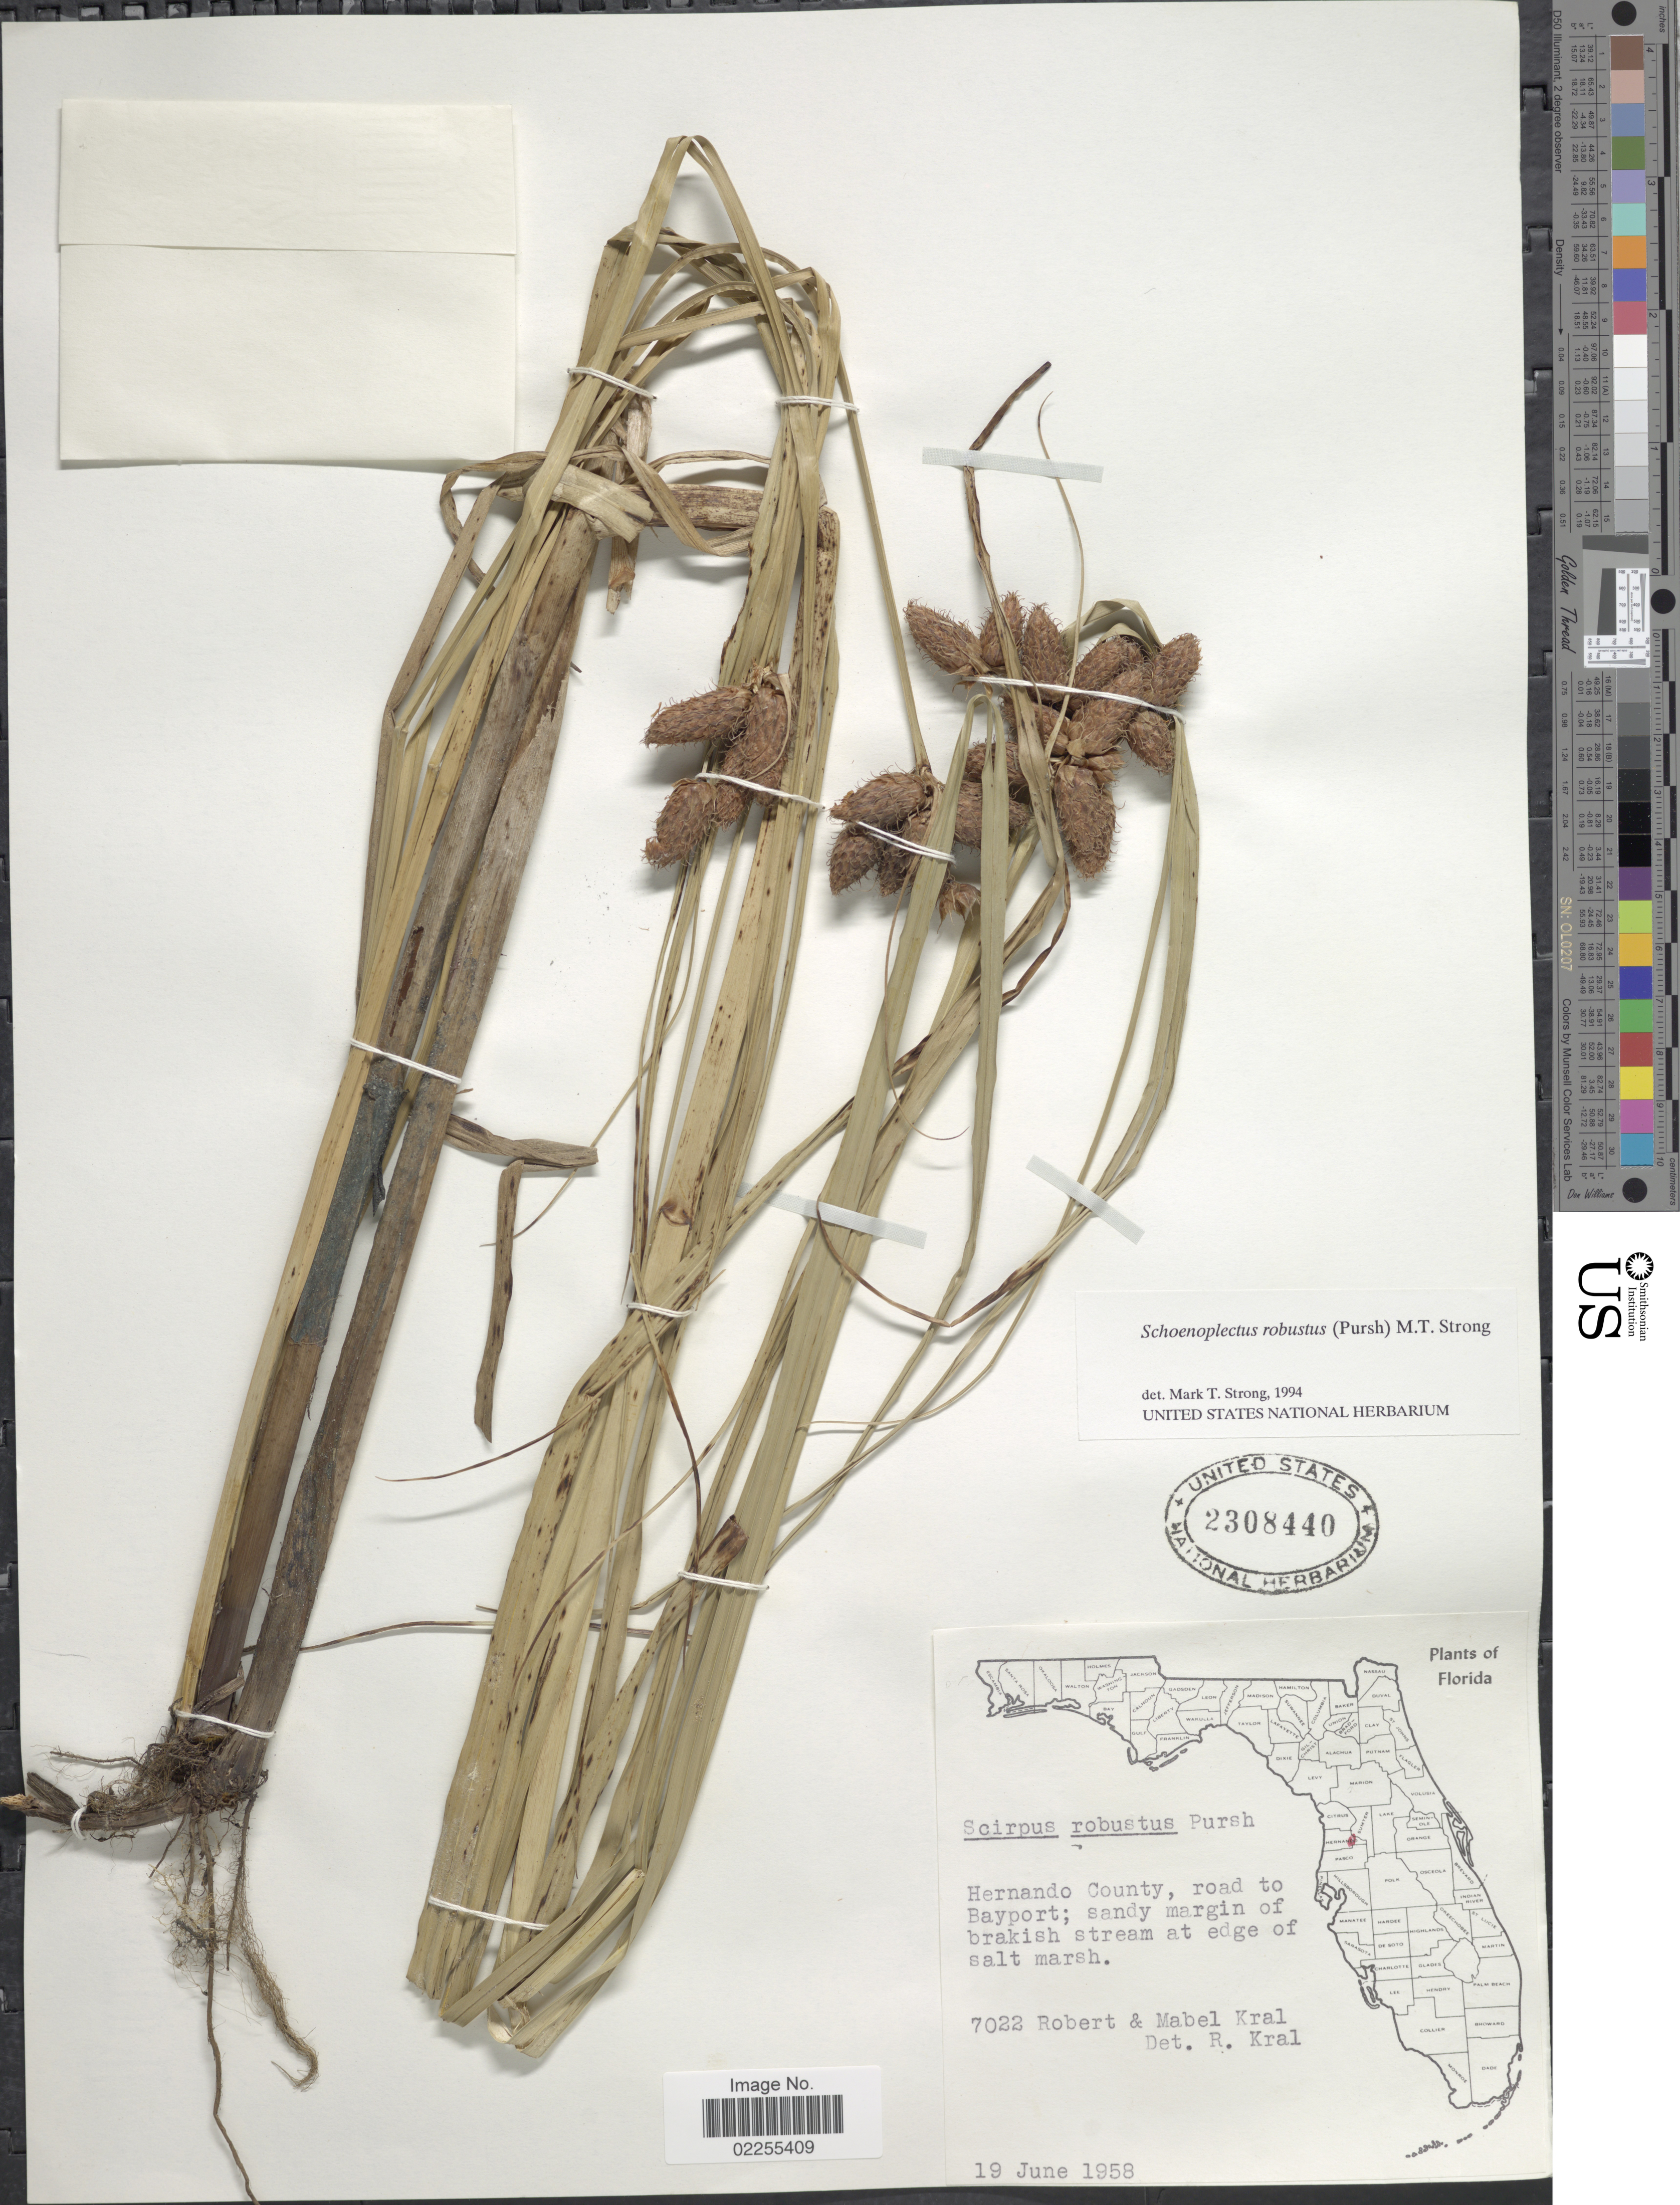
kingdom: Plantae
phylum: Tracheophyta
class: Liliopsida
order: Poales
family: Cyperaceae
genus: Bolboschoenus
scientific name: Bolboschoenus robustus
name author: (Pursh) Soják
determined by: Strong, M. T., (US), Smithsonian Institution - National Museum of Natural History (UNITED STATES)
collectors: R. Kral & M. Kral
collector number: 7022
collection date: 1958-06-19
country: United States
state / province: Florida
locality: Hernando County, road to Bayport; sandy margin of brackish stream at edge of salt marsh.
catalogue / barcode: US 2308440